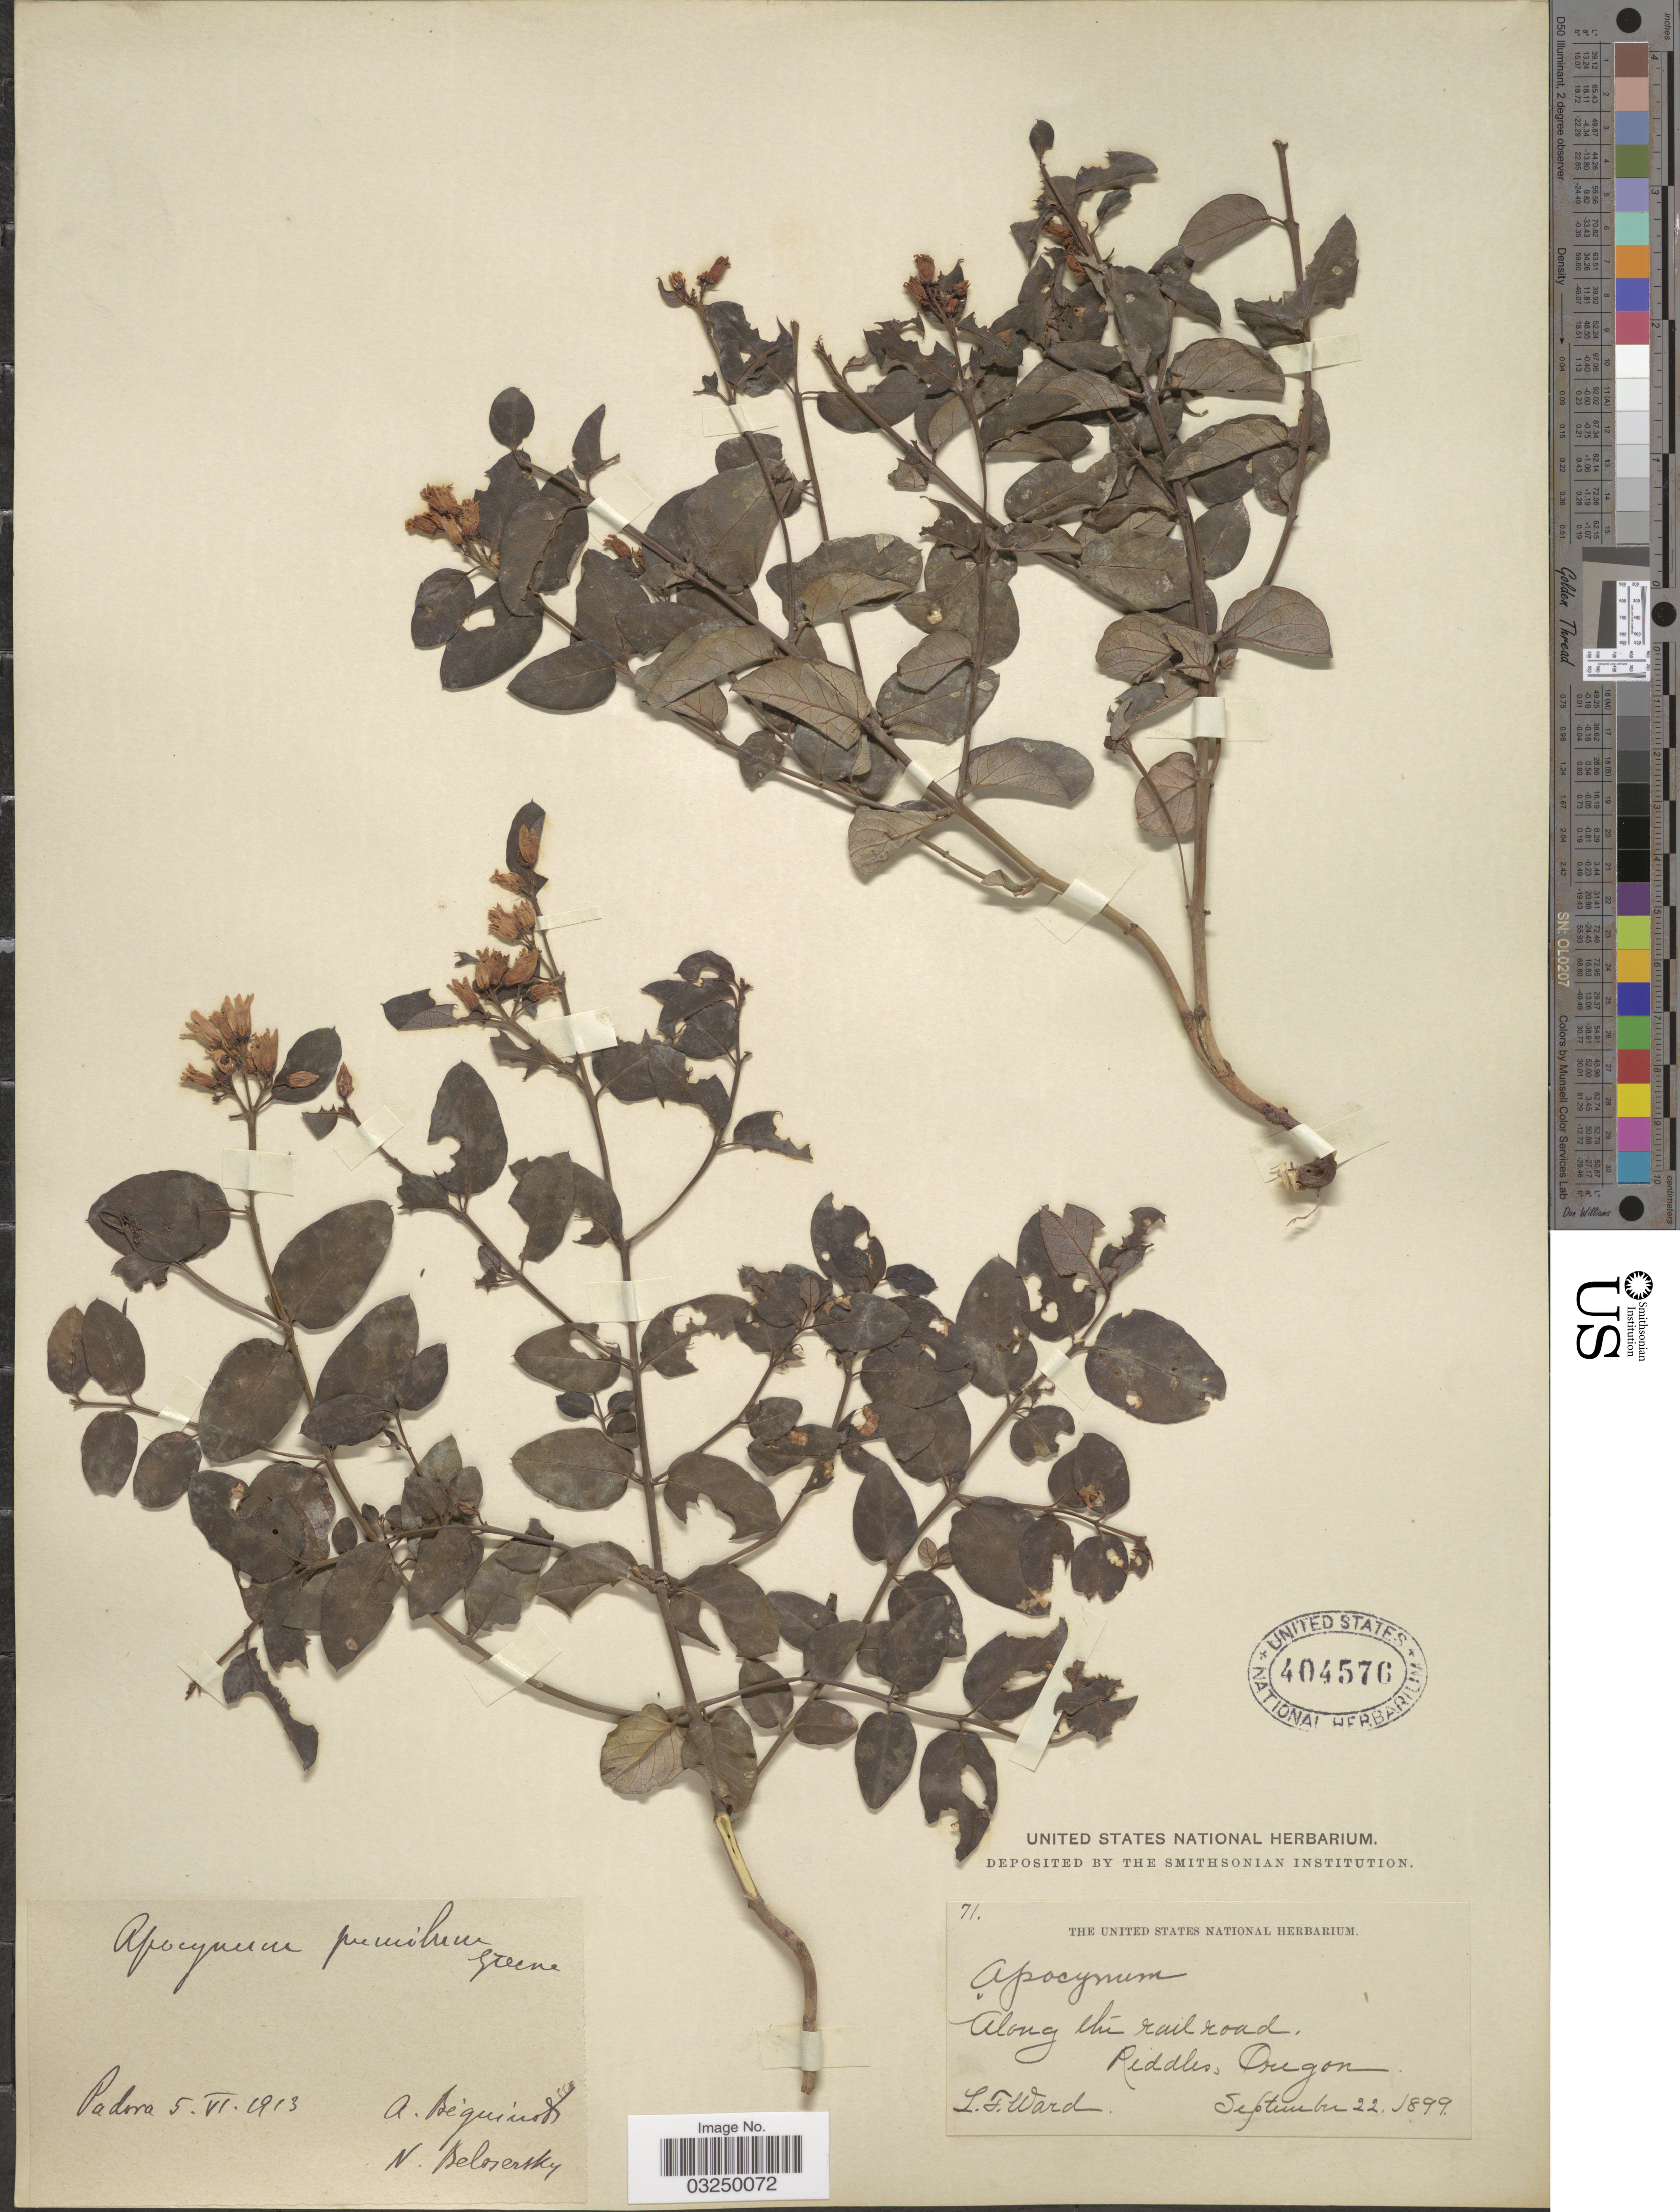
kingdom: Plantae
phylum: Tracheophyta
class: Magnoliopsida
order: Gentianales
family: Apocynaceae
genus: Apocynum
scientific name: Apocynum pumilum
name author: (A. Gray) Greene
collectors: L. Ward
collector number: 71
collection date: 1899-09-22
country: United States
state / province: Oregon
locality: Along the rail road, Riddles.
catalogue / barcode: US 404576